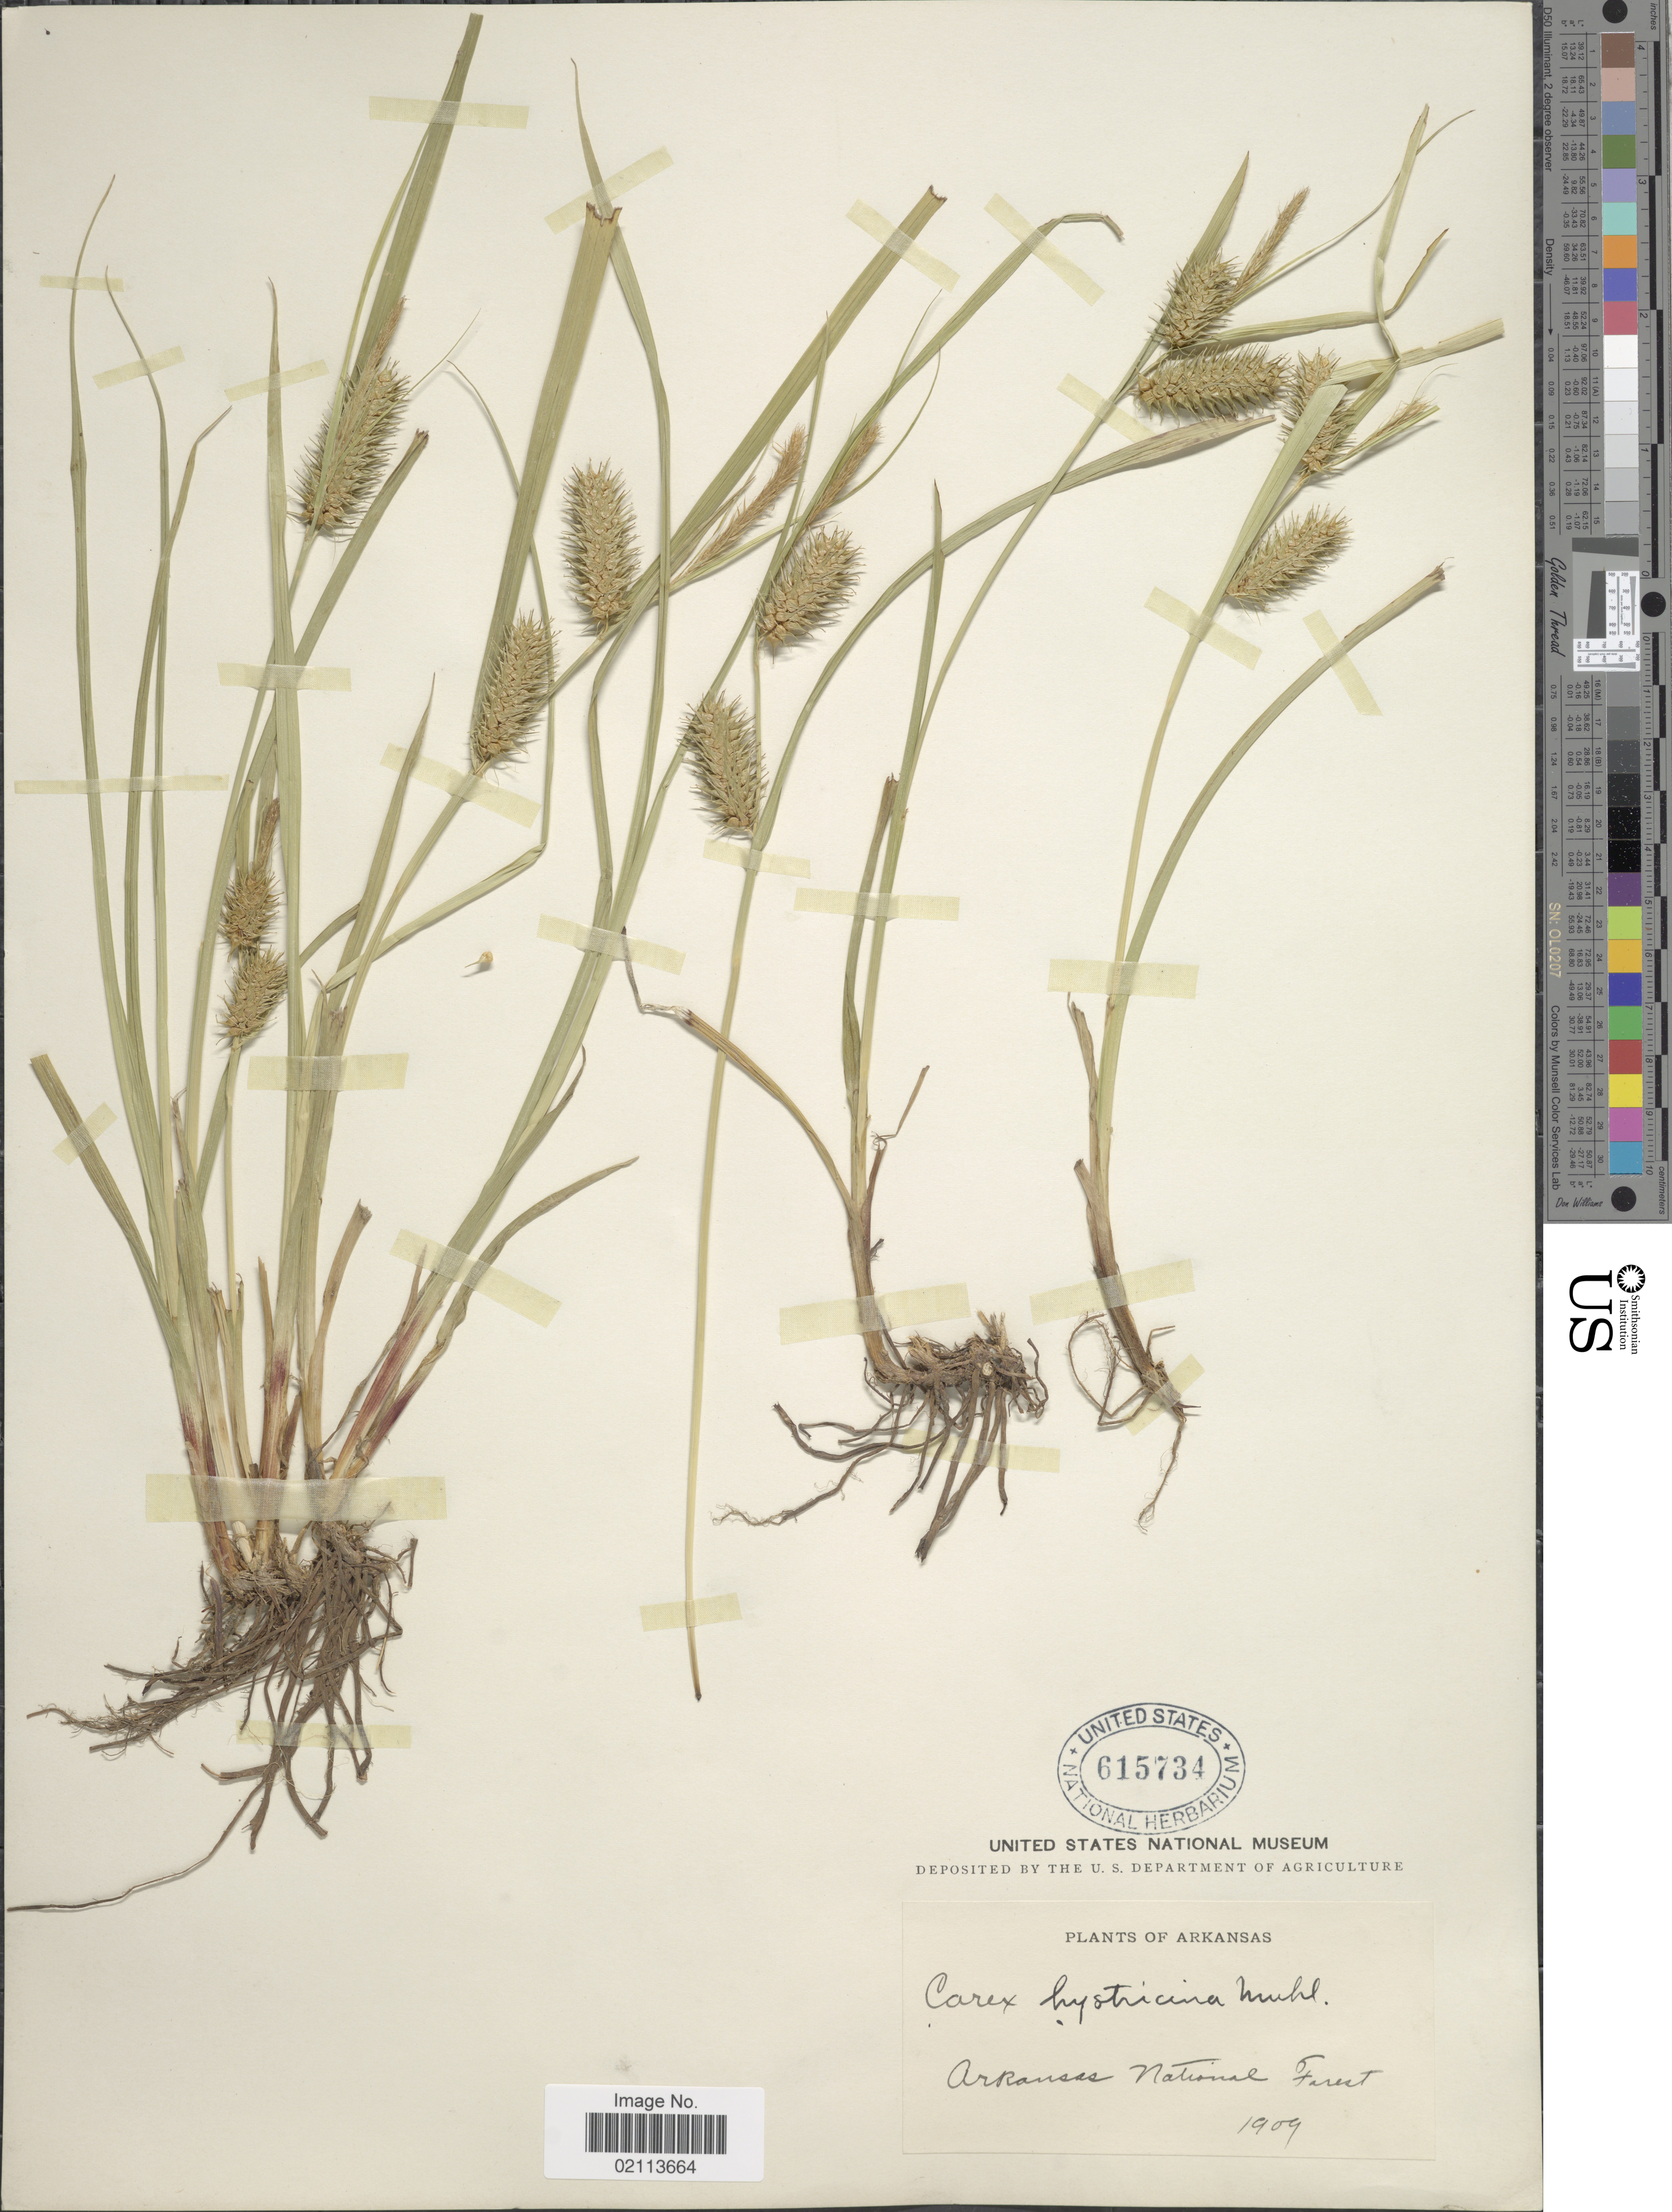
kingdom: Plantae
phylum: Tracheophyta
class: Liliopsida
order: Poales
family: Cyperaceae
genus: Carex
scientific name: Carex hystericina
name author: Muhl. ex Willd.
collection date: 1909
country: United States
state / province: Arkansas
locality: Arkansas National Forest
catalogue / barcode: US 615734